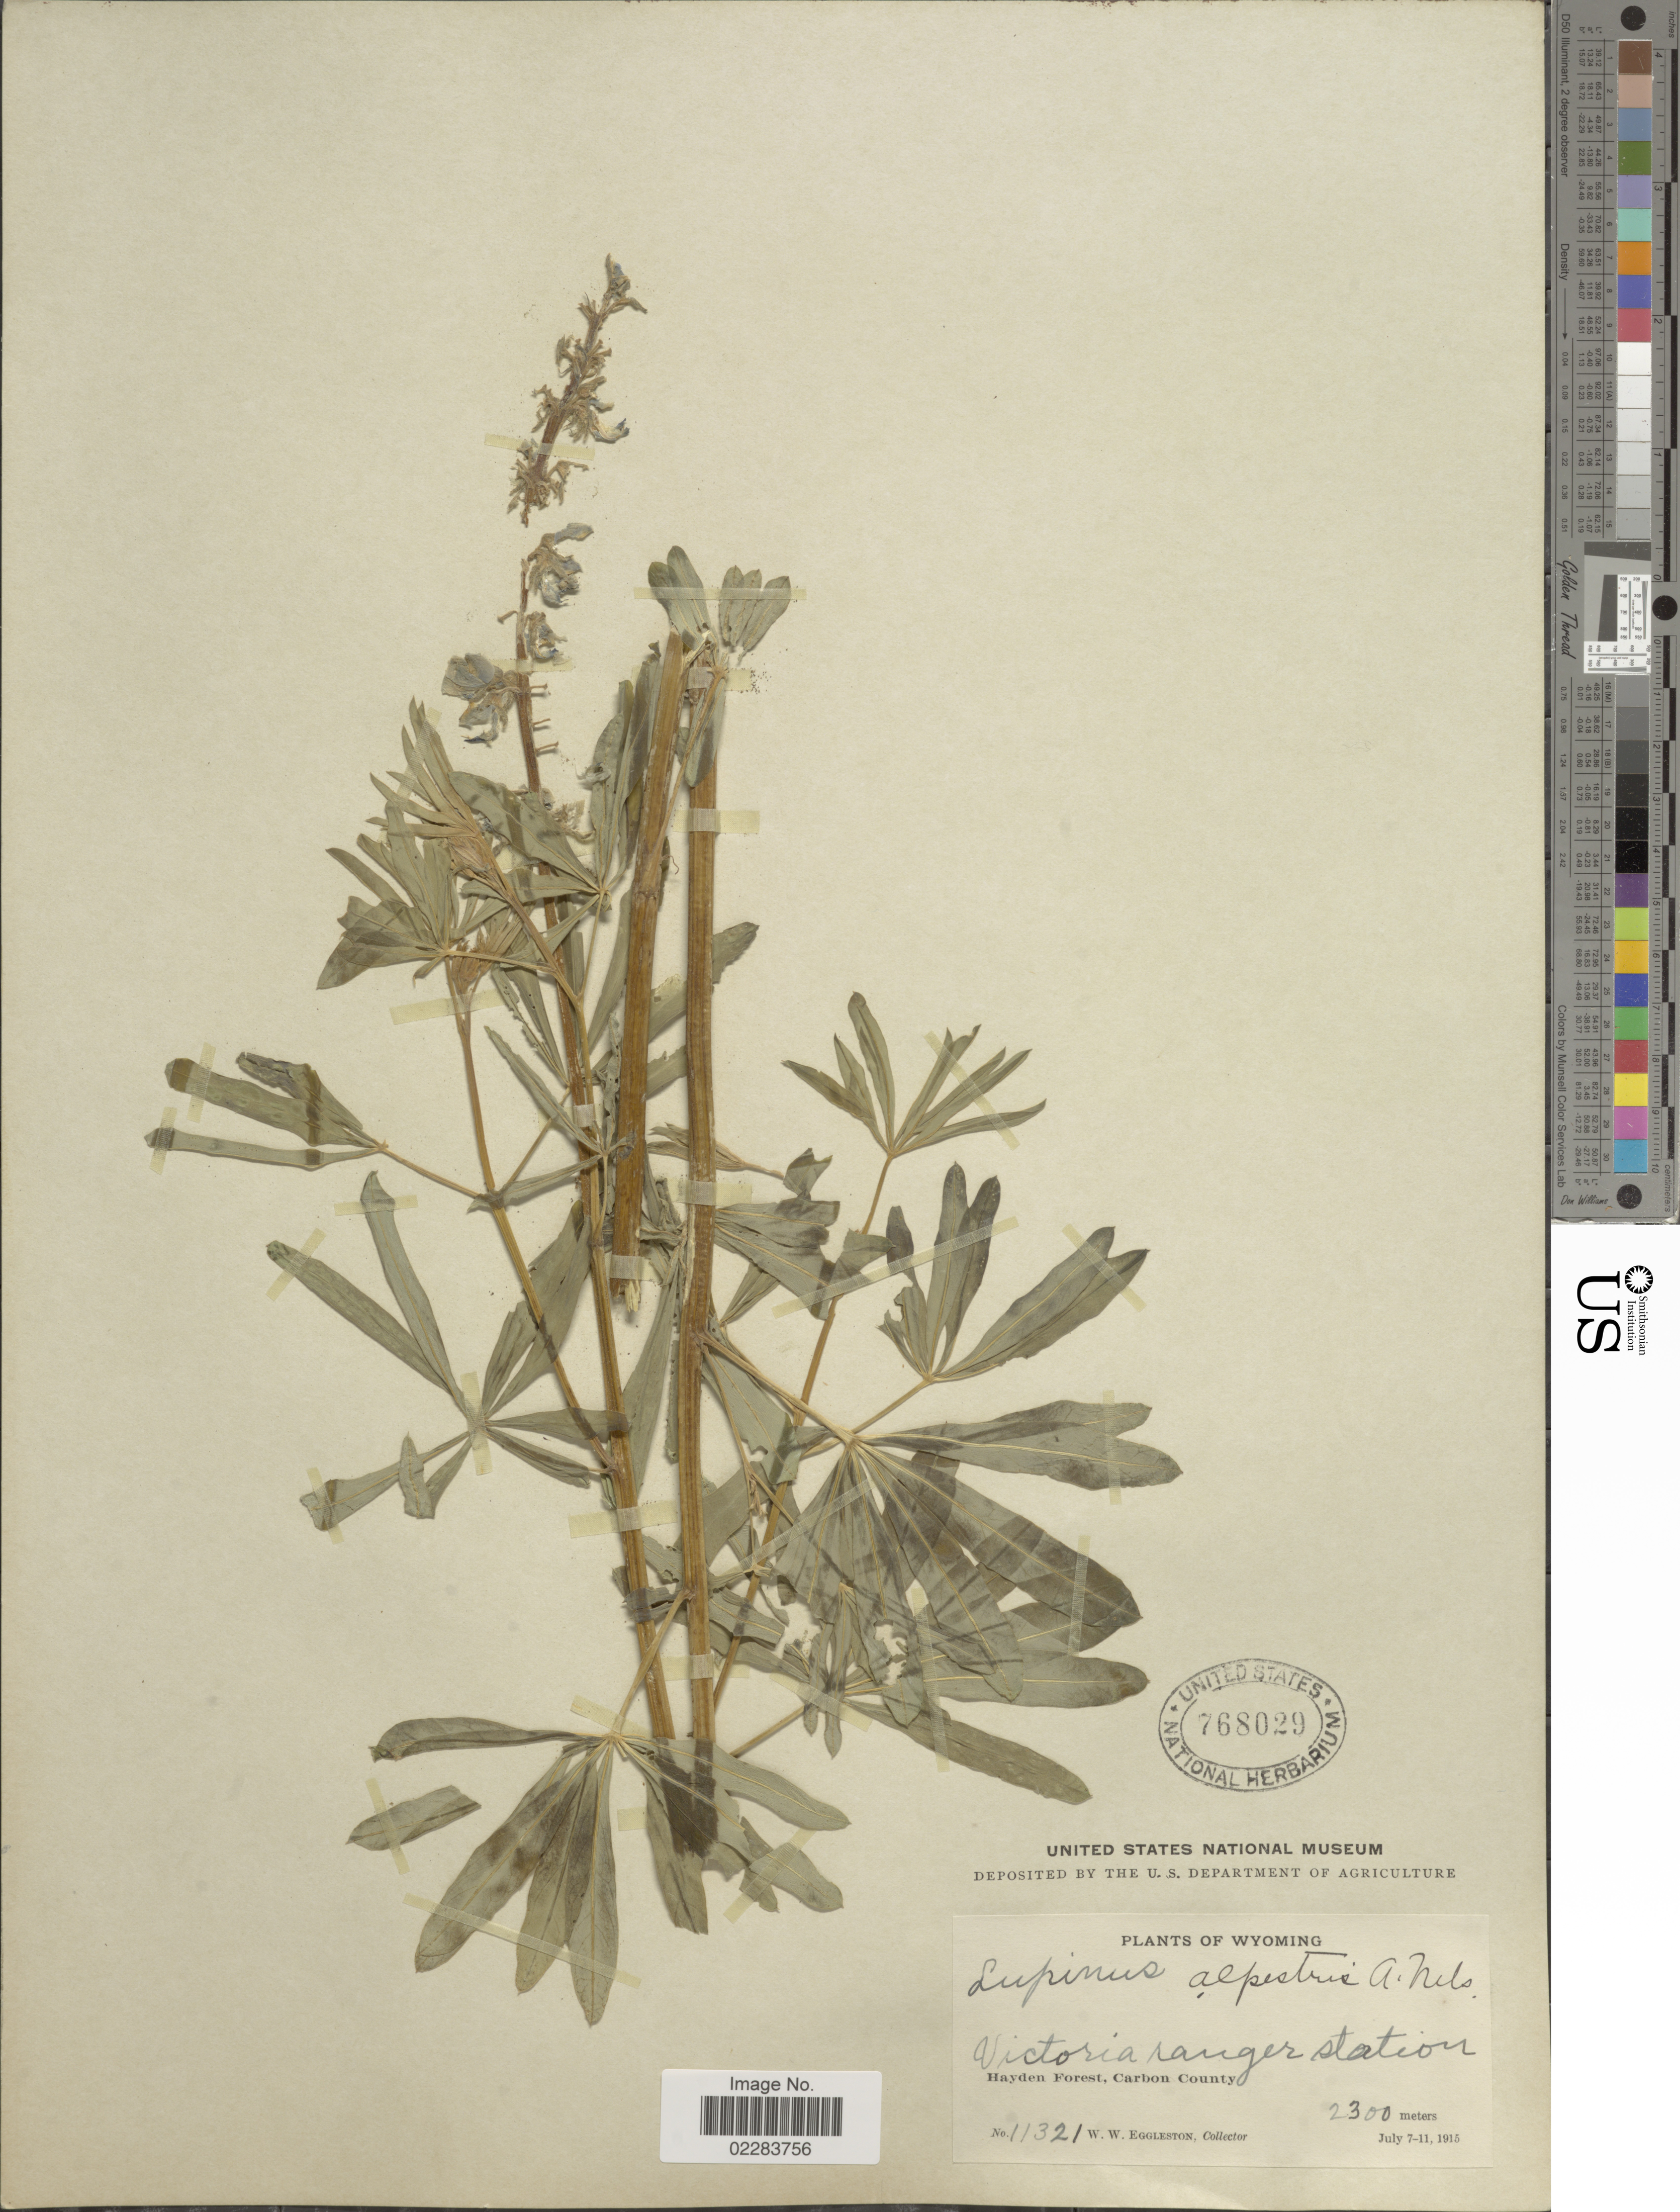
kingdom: Plantae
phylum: Tracheophyta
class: Magnoliopsida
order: Fabales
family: Fabaceae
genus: Lupinus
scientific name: Lupinus alpestris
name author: A. Nelson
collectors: W. W. Eggleston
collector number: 11321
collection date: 1915-07-07/1915-07-11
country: United States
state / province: Wyoming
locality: Victoria ranger station. Hayden Forest, Carbon County.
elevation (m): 2300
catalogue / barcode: US 768029